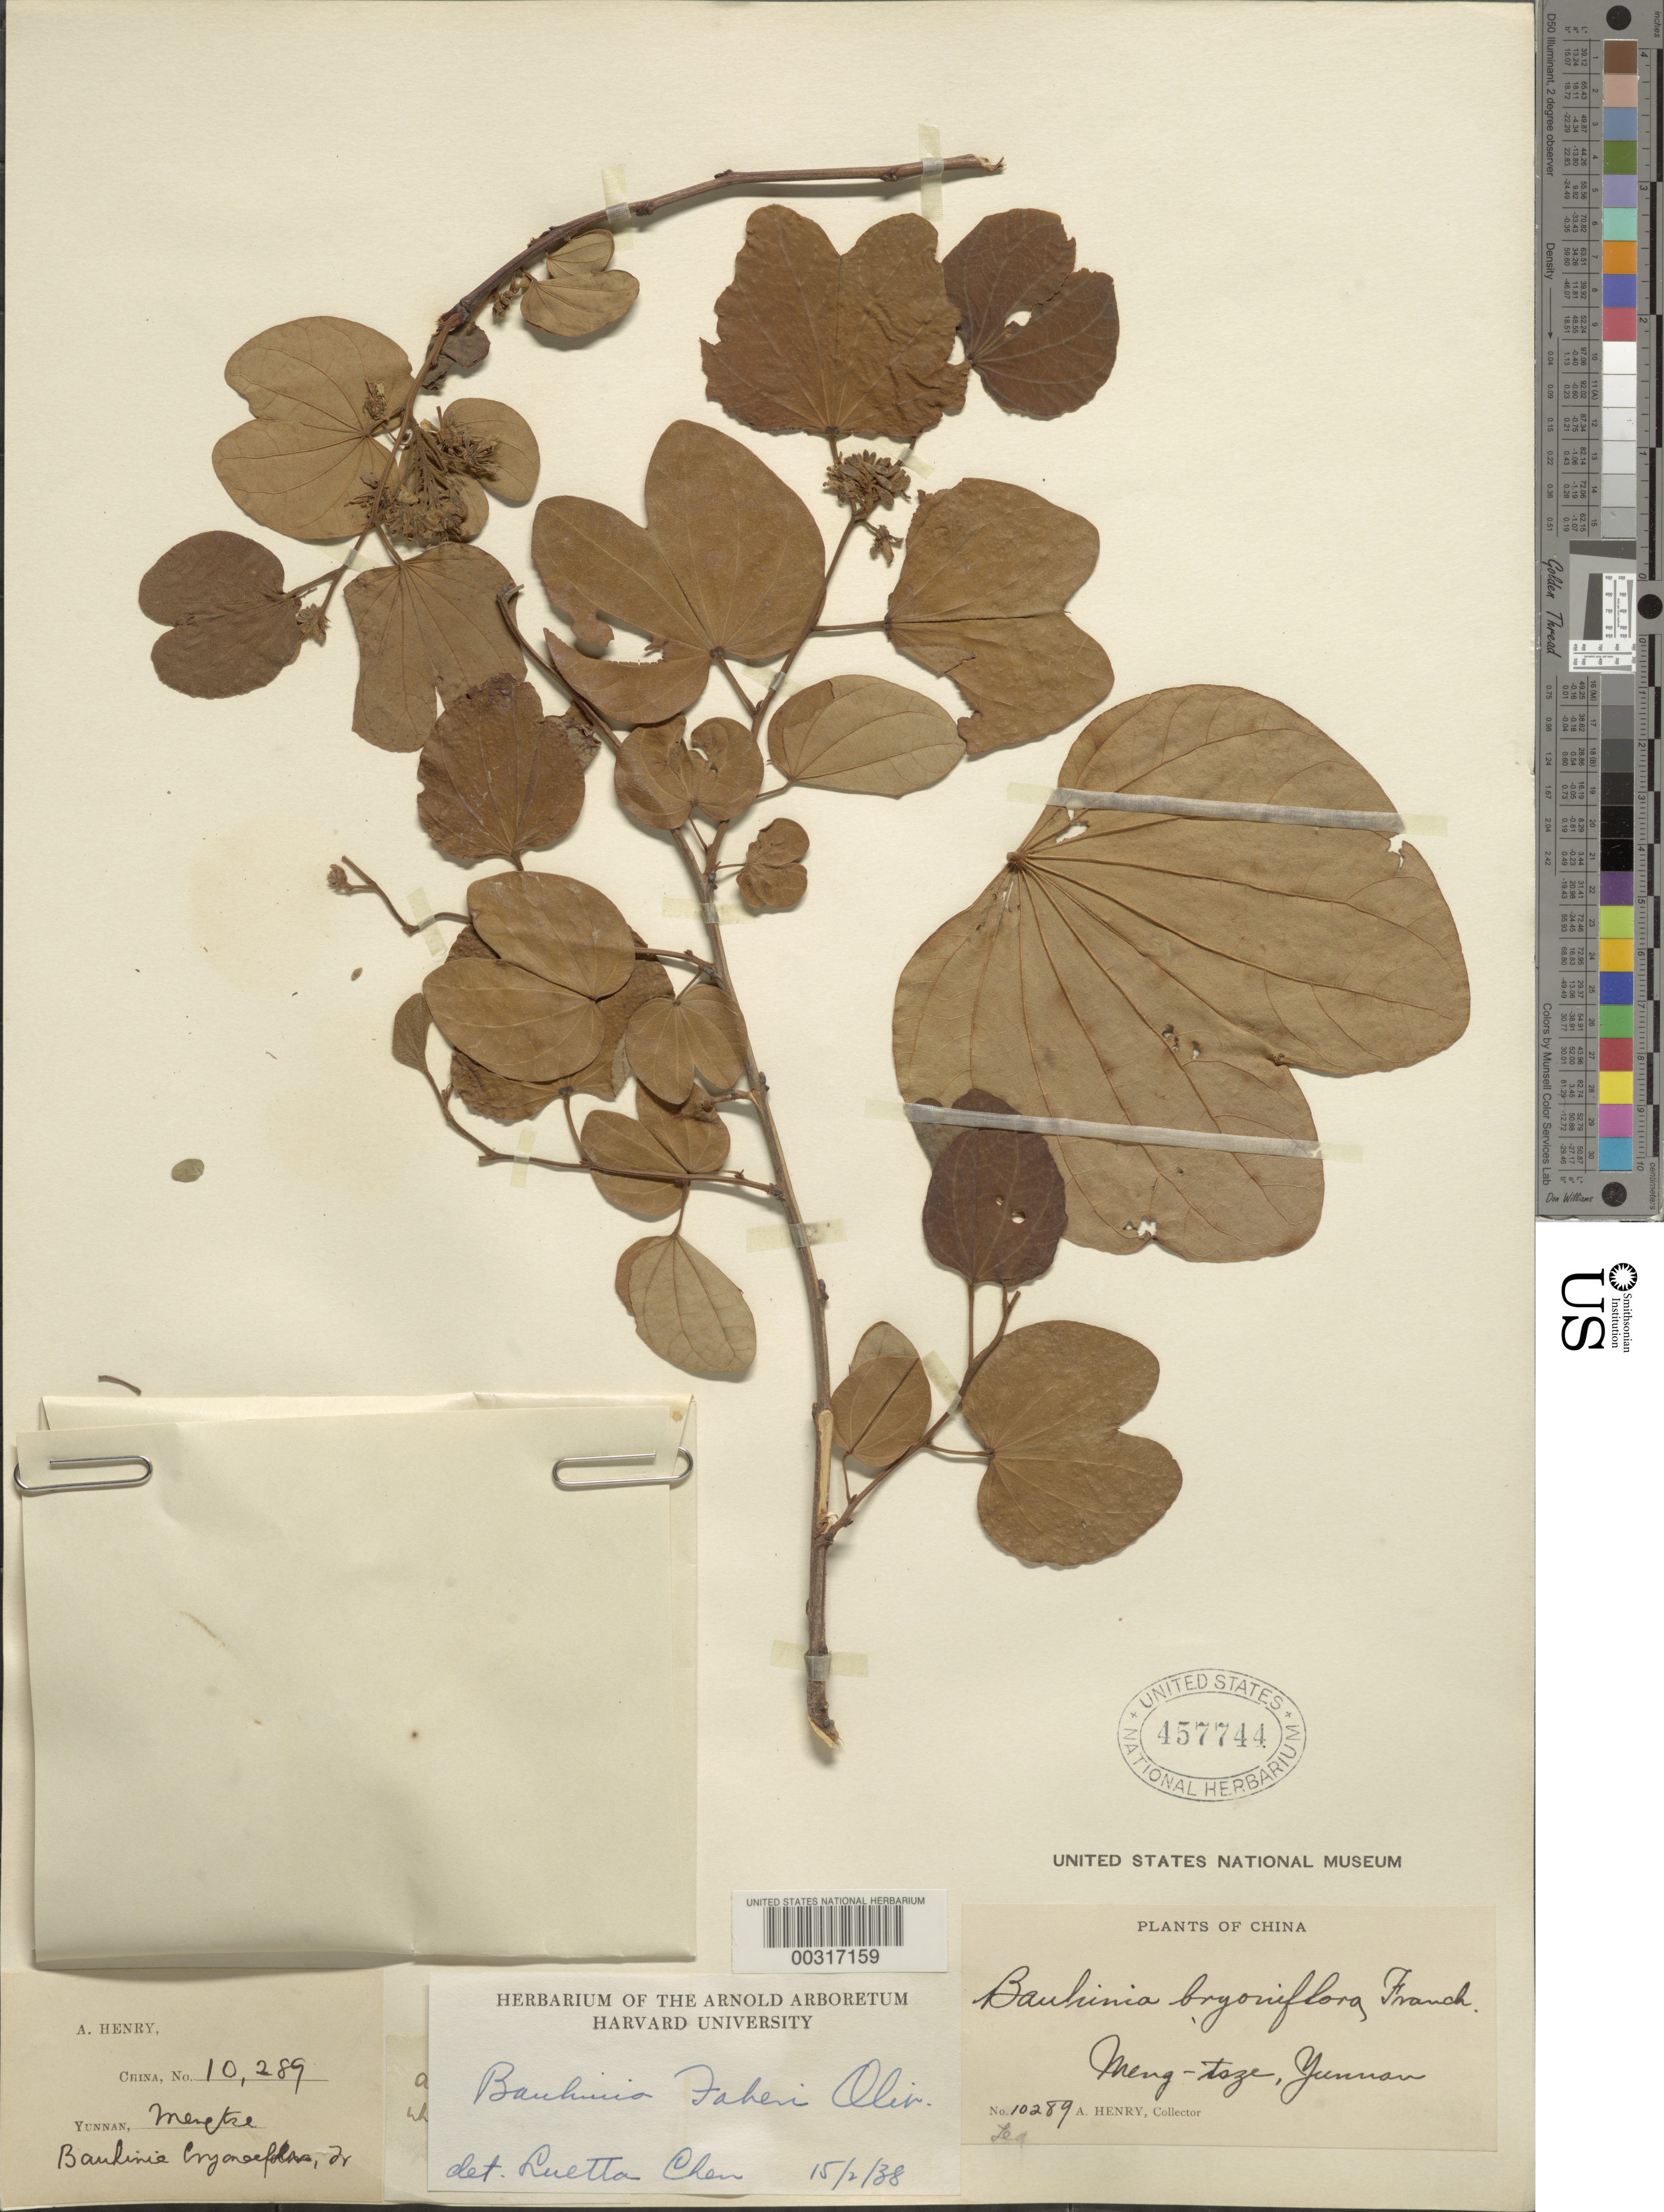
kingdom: Plantae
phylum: Tracheophyta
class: Magnoliopsida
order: Fabales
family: Fabaceae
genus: Bauhinia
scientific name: Bauhinia brachycarpa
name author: Wall. ex Benth.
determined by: U.S. National Herbarium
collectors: A. Henry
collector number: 10289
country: China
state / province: Yunnan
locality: Meng-tsze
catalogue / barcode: US 457744